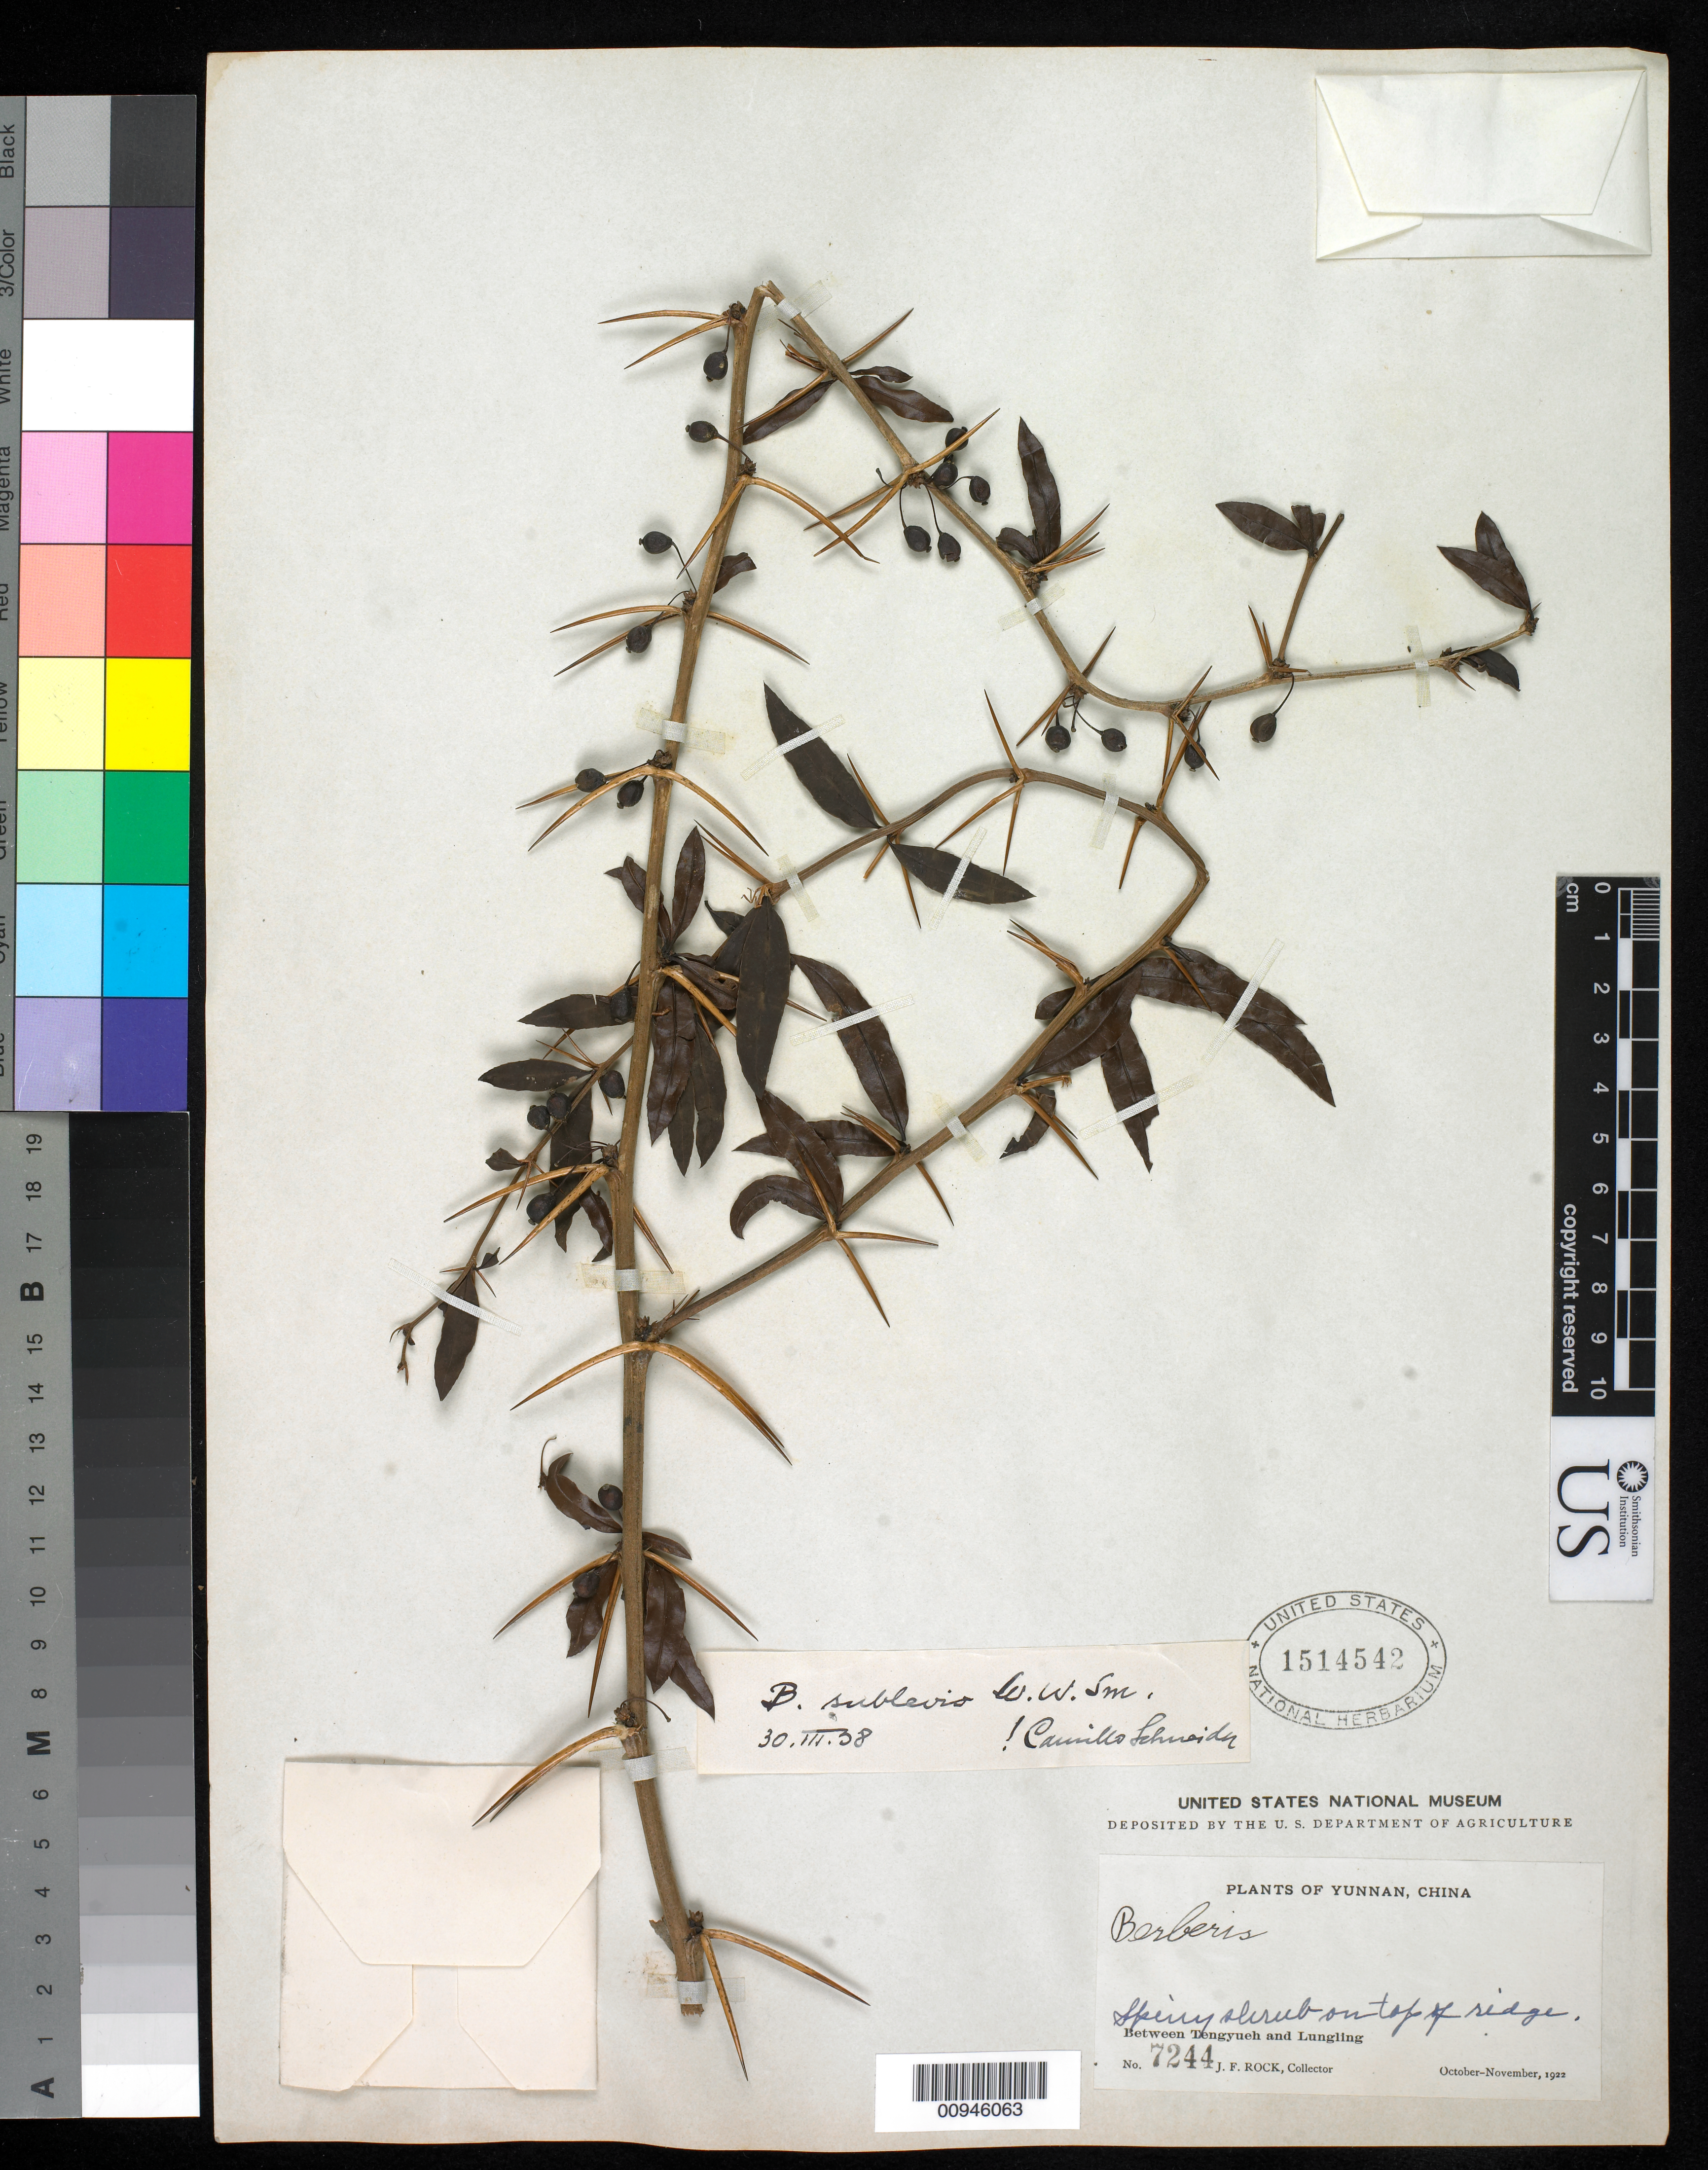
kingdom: Plantae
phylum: Tracheophyta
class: Magnoliopsida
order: Ranunculales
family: Berberidaceae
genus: Berberis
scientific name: Berberis sublevis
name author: W.W. Sm.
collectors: J. F. Rock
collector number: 7244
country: China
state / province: Yunnan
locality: Between Tengyueh and Lungling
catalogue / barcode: US 1514542